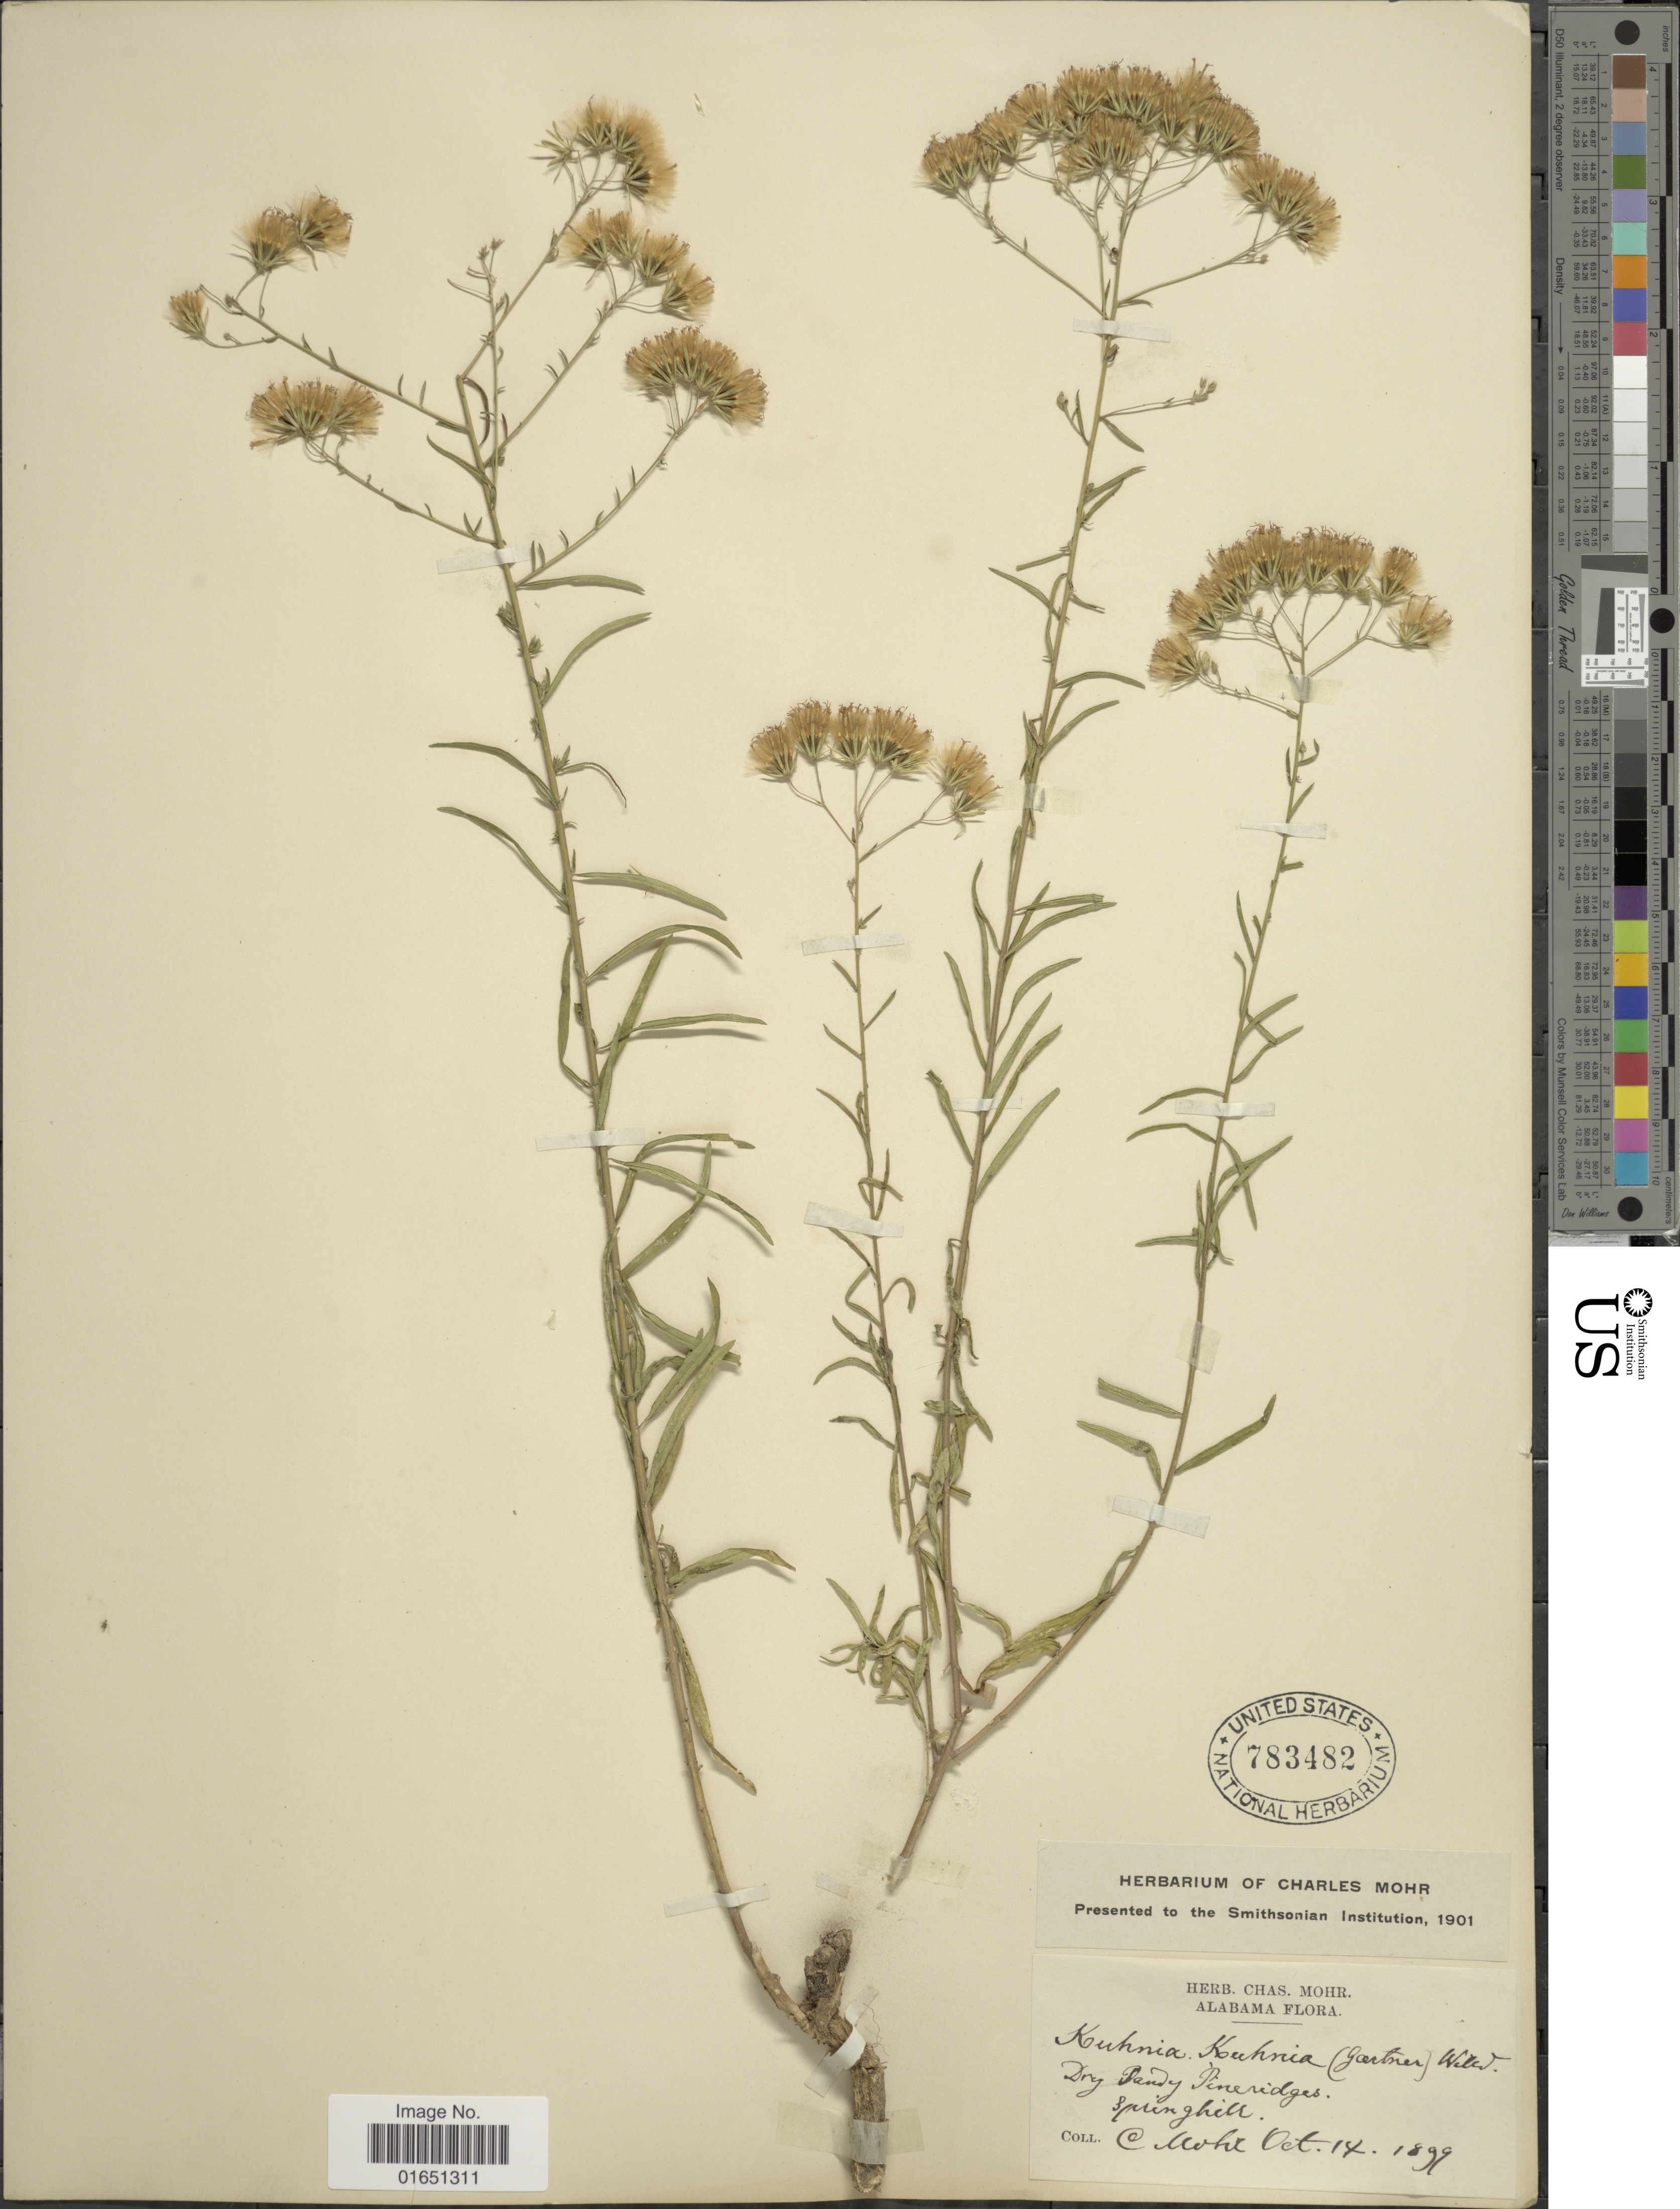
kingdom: Plantae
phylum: Tracheophyta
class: Magnoliopsida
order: Asterales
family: Asteraceae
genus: Brickellia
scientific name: Brickellia mosieri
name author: (Small) Shinners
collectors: Mohr, C. T. (herbarium)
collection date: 1899-10-14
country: United States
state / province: Alabama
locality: Dry Sandy Pineridges, Springfield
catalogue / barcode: US 783482